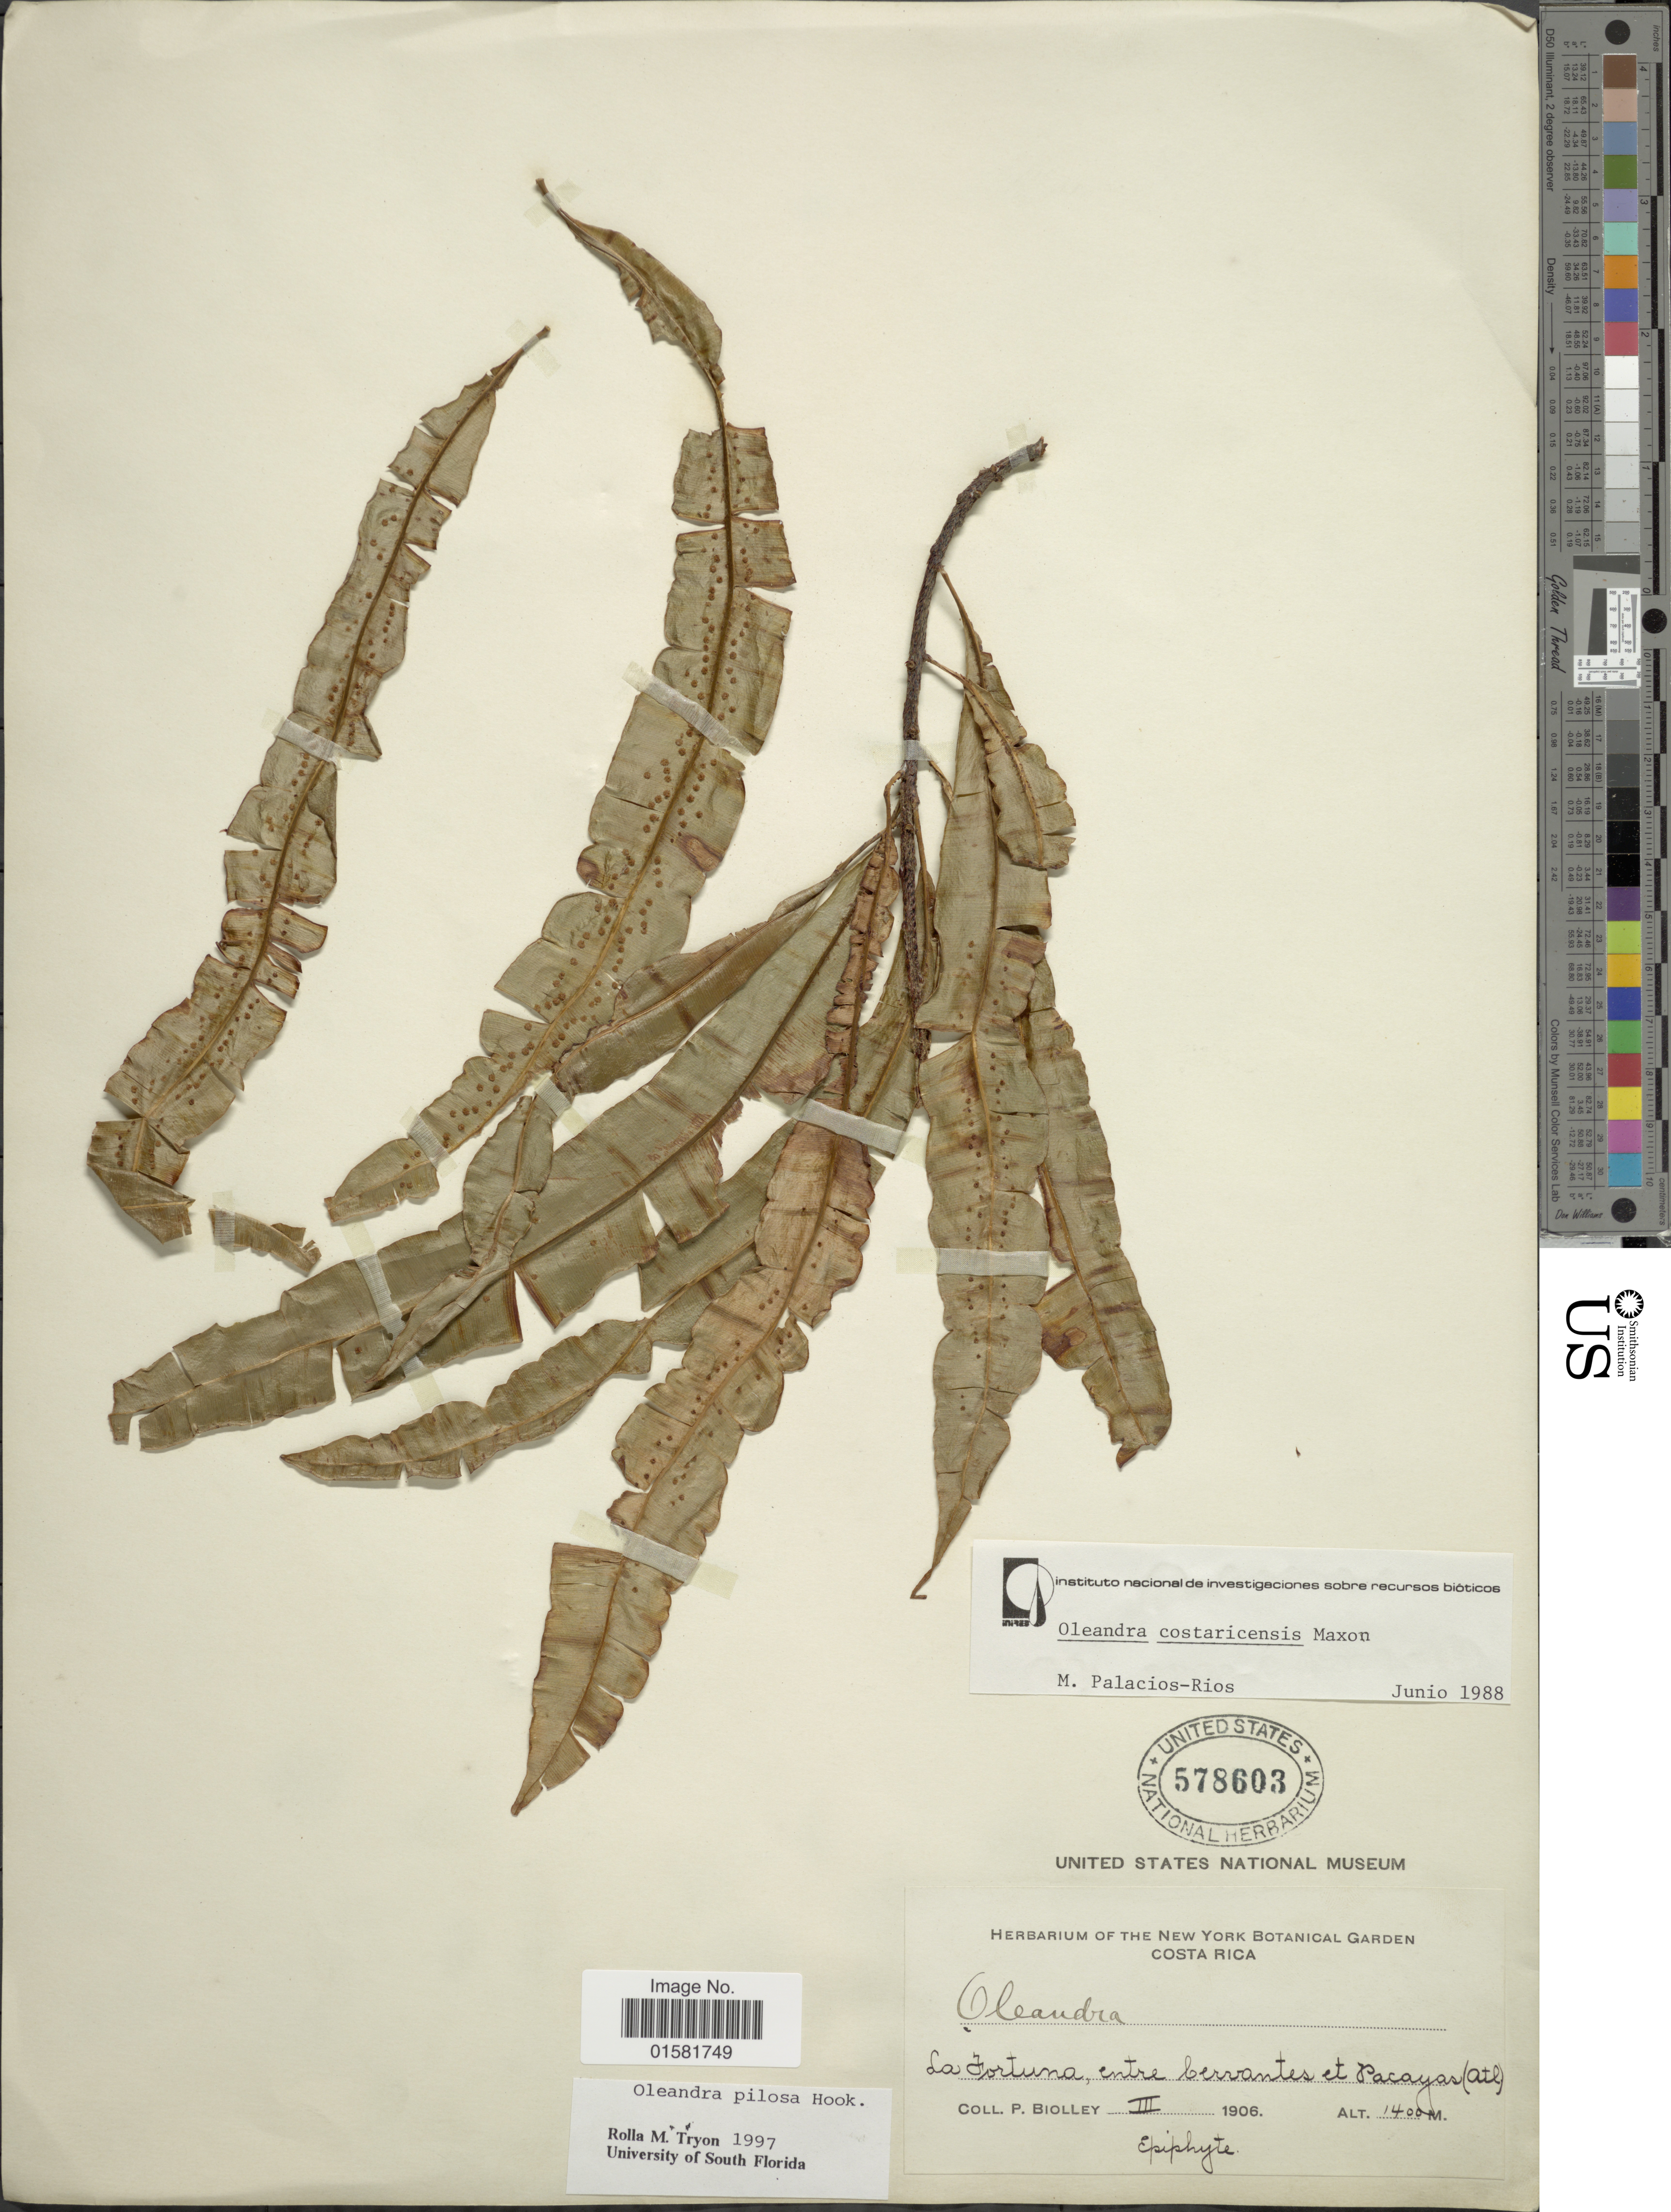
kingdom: Plantae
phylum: Tracheophyta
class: Polypodiopsida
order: Polypodiales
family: Oleandraceae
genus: Oleandra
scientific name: Oleandra pilosa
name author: Hook.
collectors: P. Biolley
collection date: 1906-03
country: Costa Rica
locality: Costa Rica, La Fortuna, entre bervantes et Pacayas (atl)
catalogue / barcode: US 578603